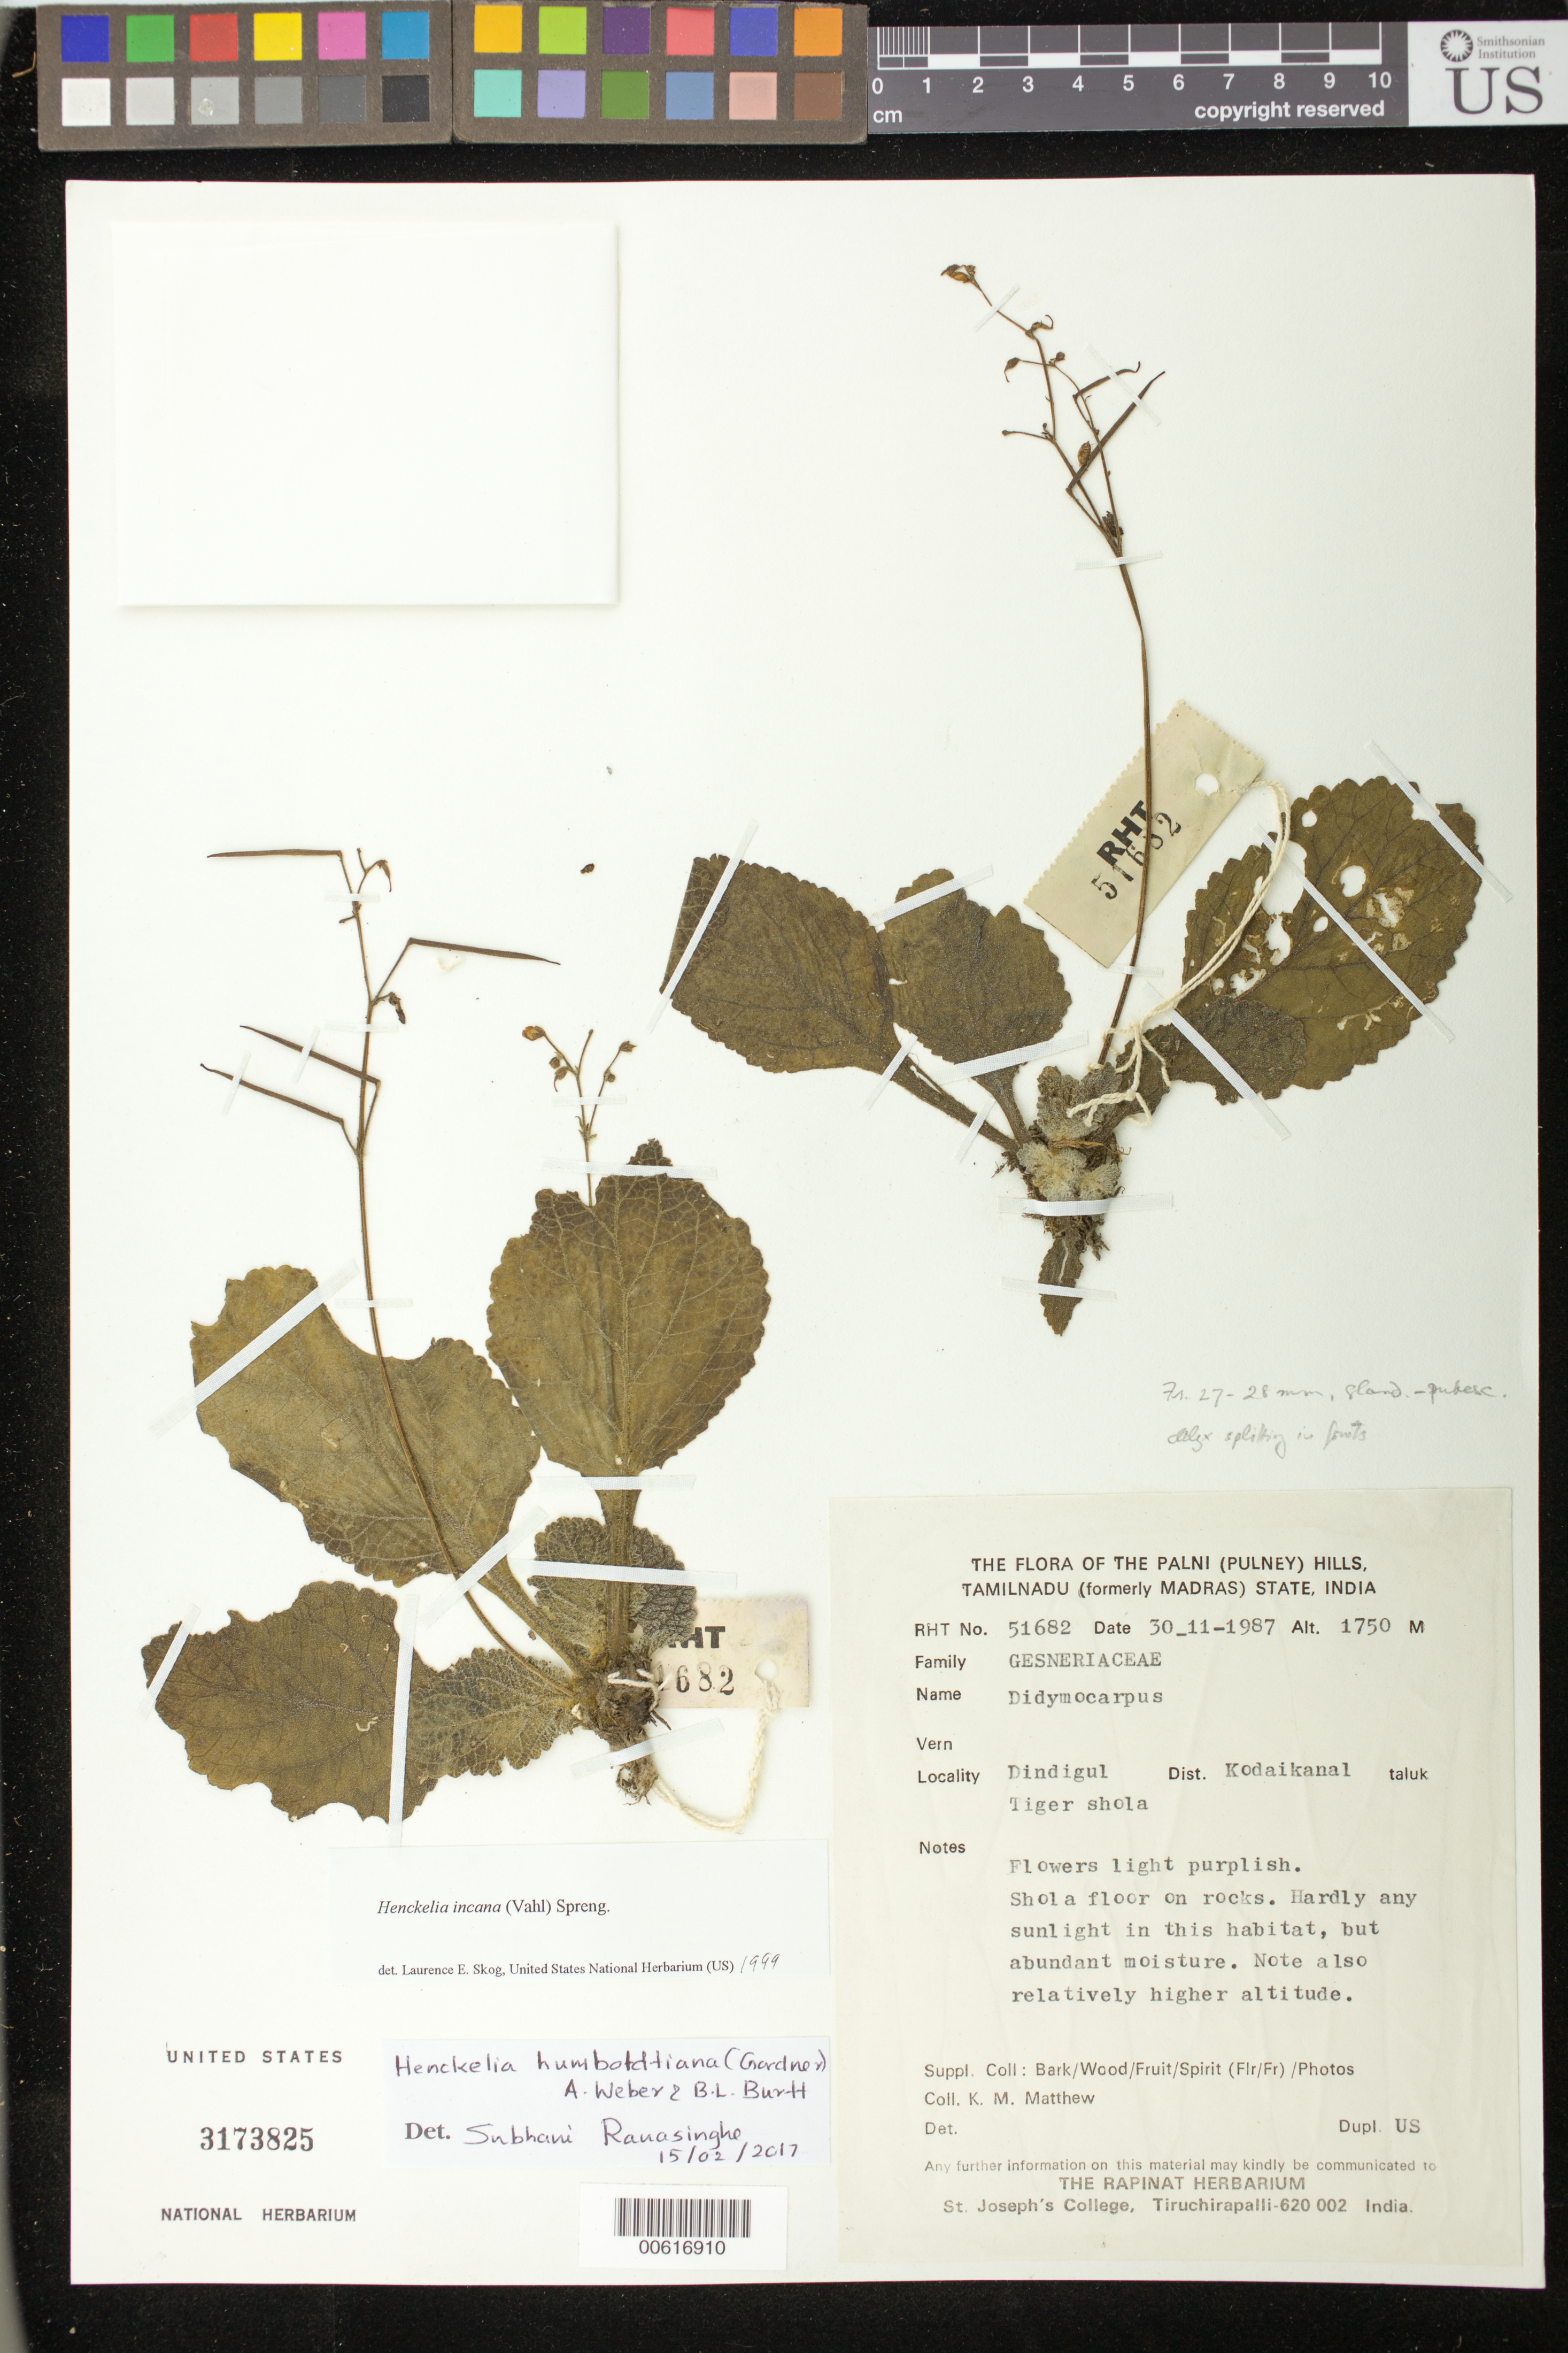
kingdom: Plantae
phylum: Tracheophyta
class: Magnoliopsida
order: Lamiales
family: Gesneriaceae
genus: Henckelia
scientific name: Henckelia humboldtiana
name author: (Gardner) A. Weber & B.L. Burtt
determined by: Ranasinghe, Subhani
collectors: K. M. Matthew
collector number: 51682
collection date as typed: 30 Nov 1987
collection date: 1987-11-30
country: India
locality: Madurai, kodaikanal taluk, tiger shola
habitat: Shola floor on rocks. hardly any sunlight in this habitat, but abundant moisture. Relatively higher altitude.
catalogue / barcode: US 3173825